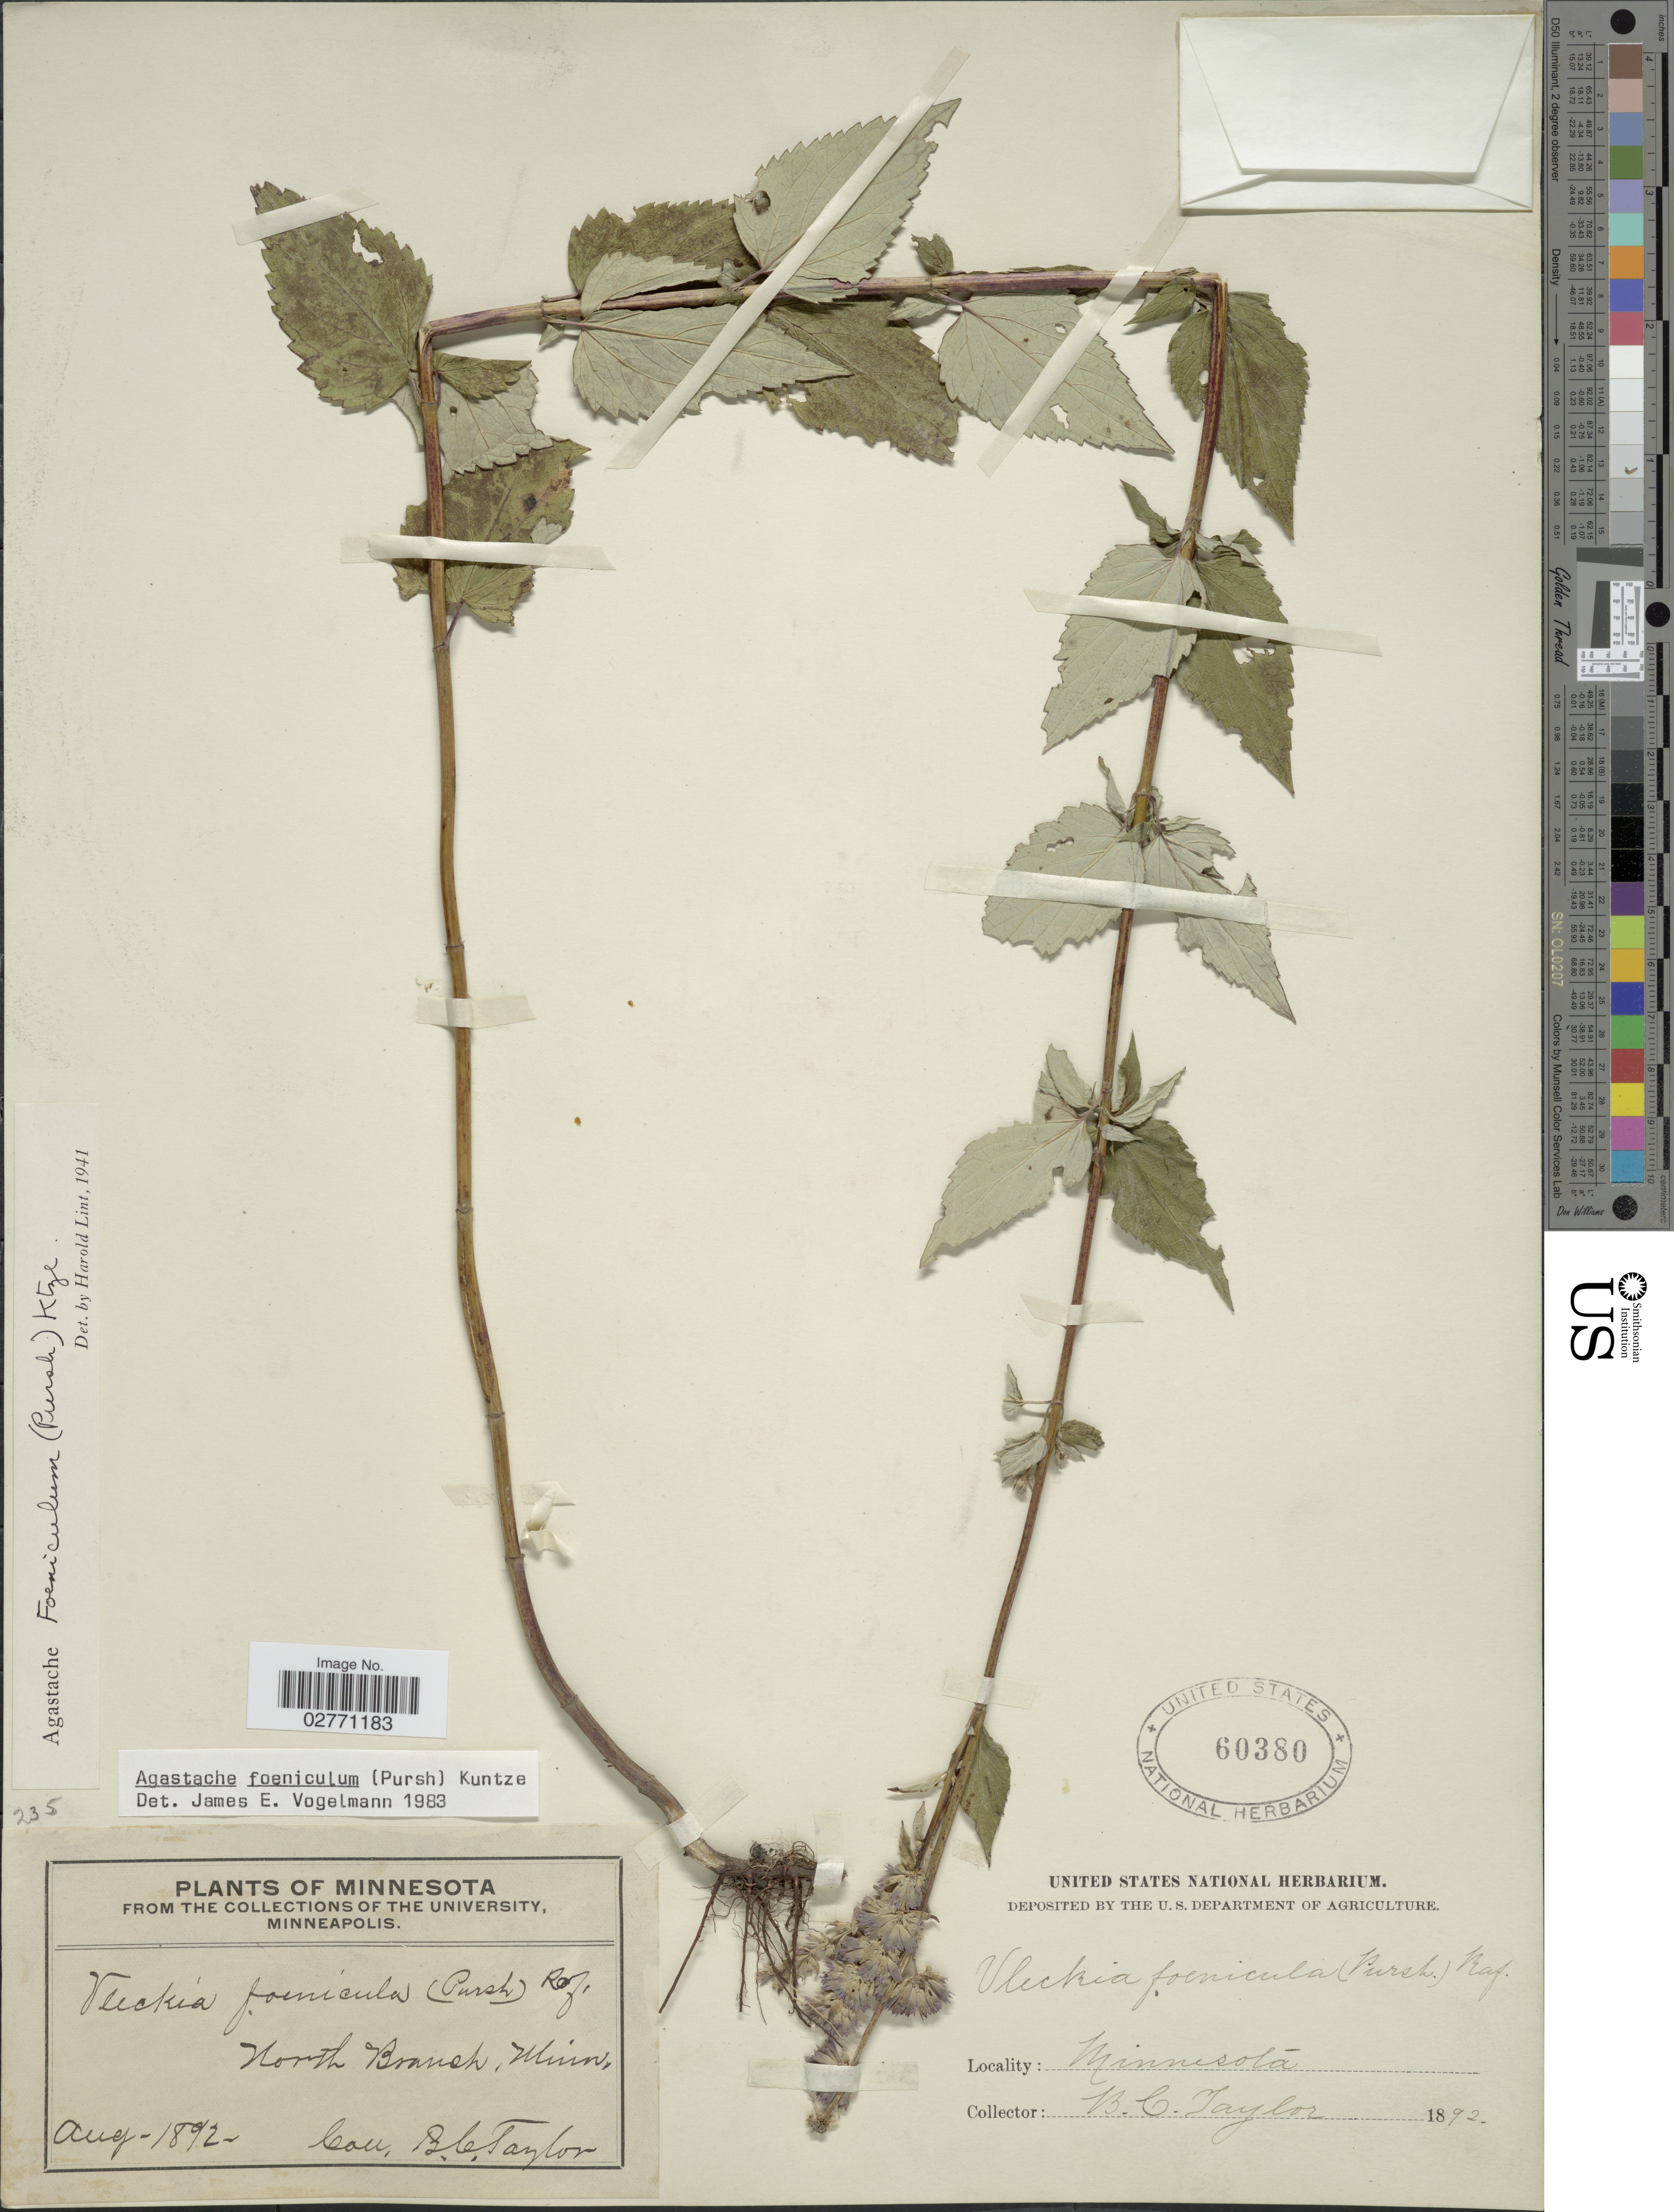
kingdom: Plantae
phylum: Tracheophyta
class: Magnoliopsida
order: Lamiales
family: Lamiaceae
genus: Agastache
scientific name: Agastache foeniculum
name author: (Pursh) Kuntze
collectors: B. C. Taylor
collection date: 1892-08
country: United States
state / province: Minnesota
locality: North Branch, Minn.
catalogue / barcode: US 60380